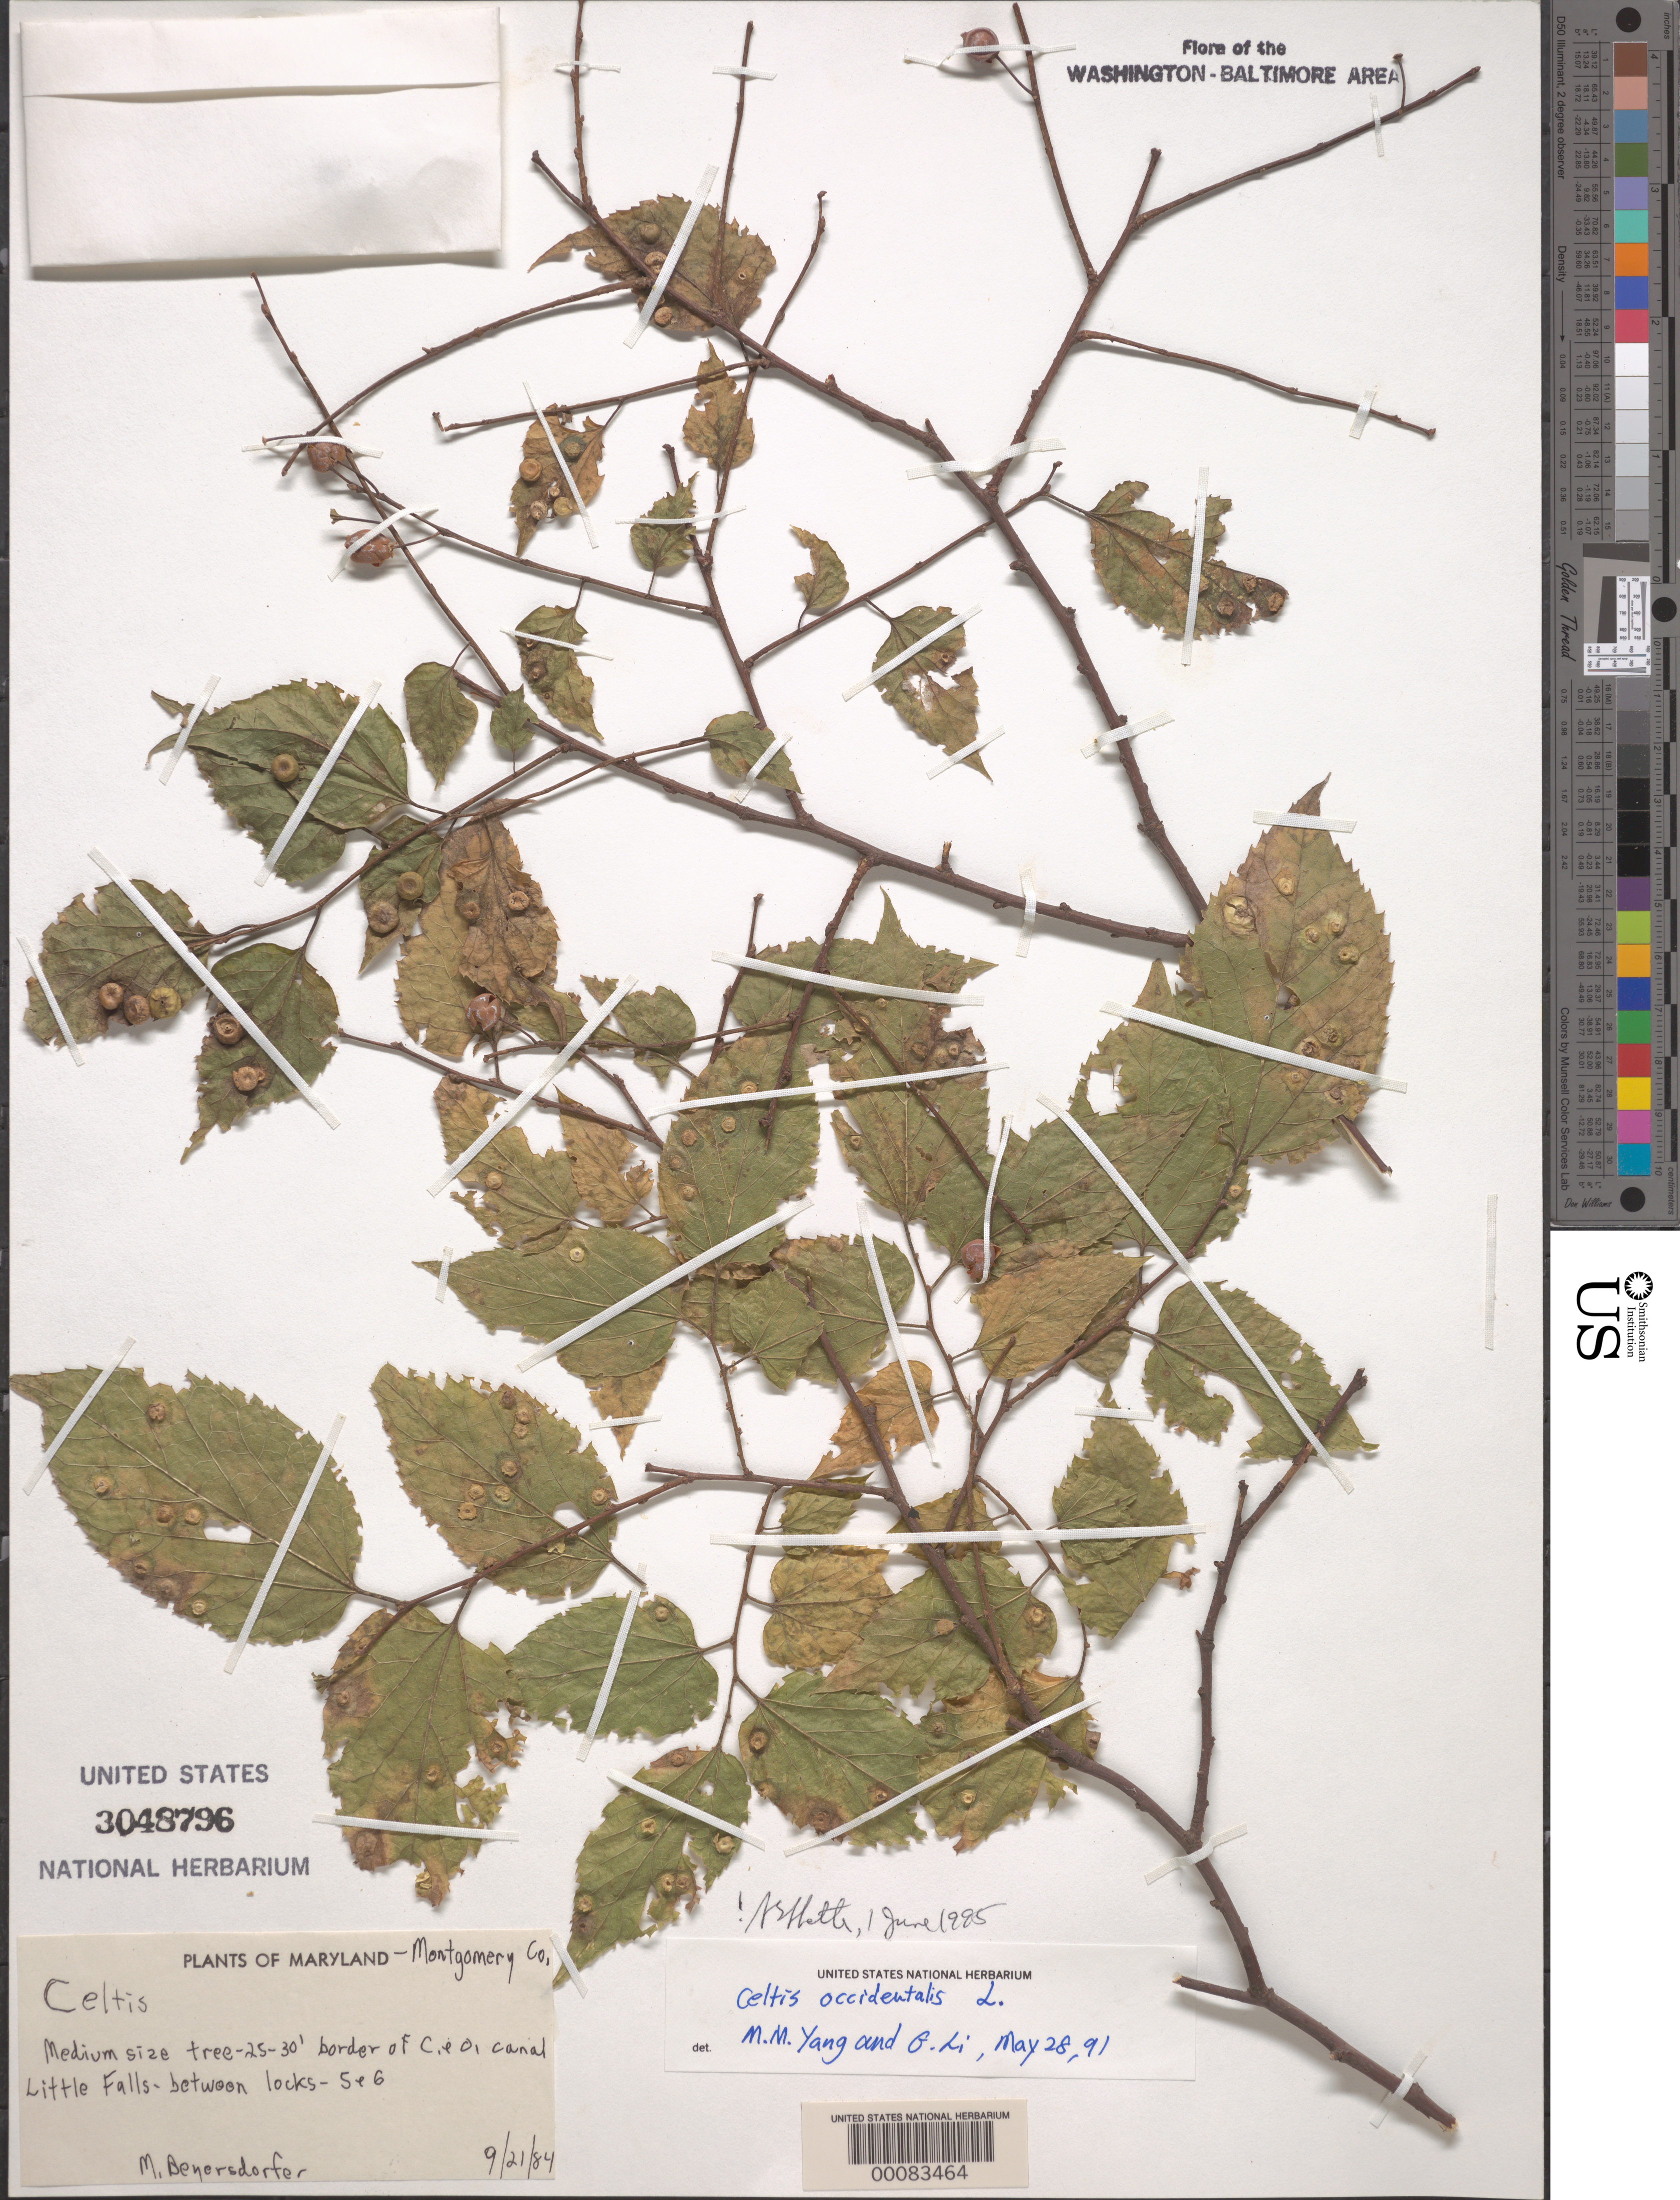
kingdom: Plantae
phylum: Tracheophyta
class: Magnoliopsida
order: Rosales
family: Cannabaceae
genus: Celtis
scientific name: Celtis occidentalis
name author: L.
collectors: M. Beyersdorfer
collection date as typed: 21 Sep 1984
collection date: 1984-09-21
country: United States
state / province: Maryland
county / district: Montgomery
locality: Border of C & O Canal and Little Falls C. & O. Canal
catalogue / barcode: US 3048796